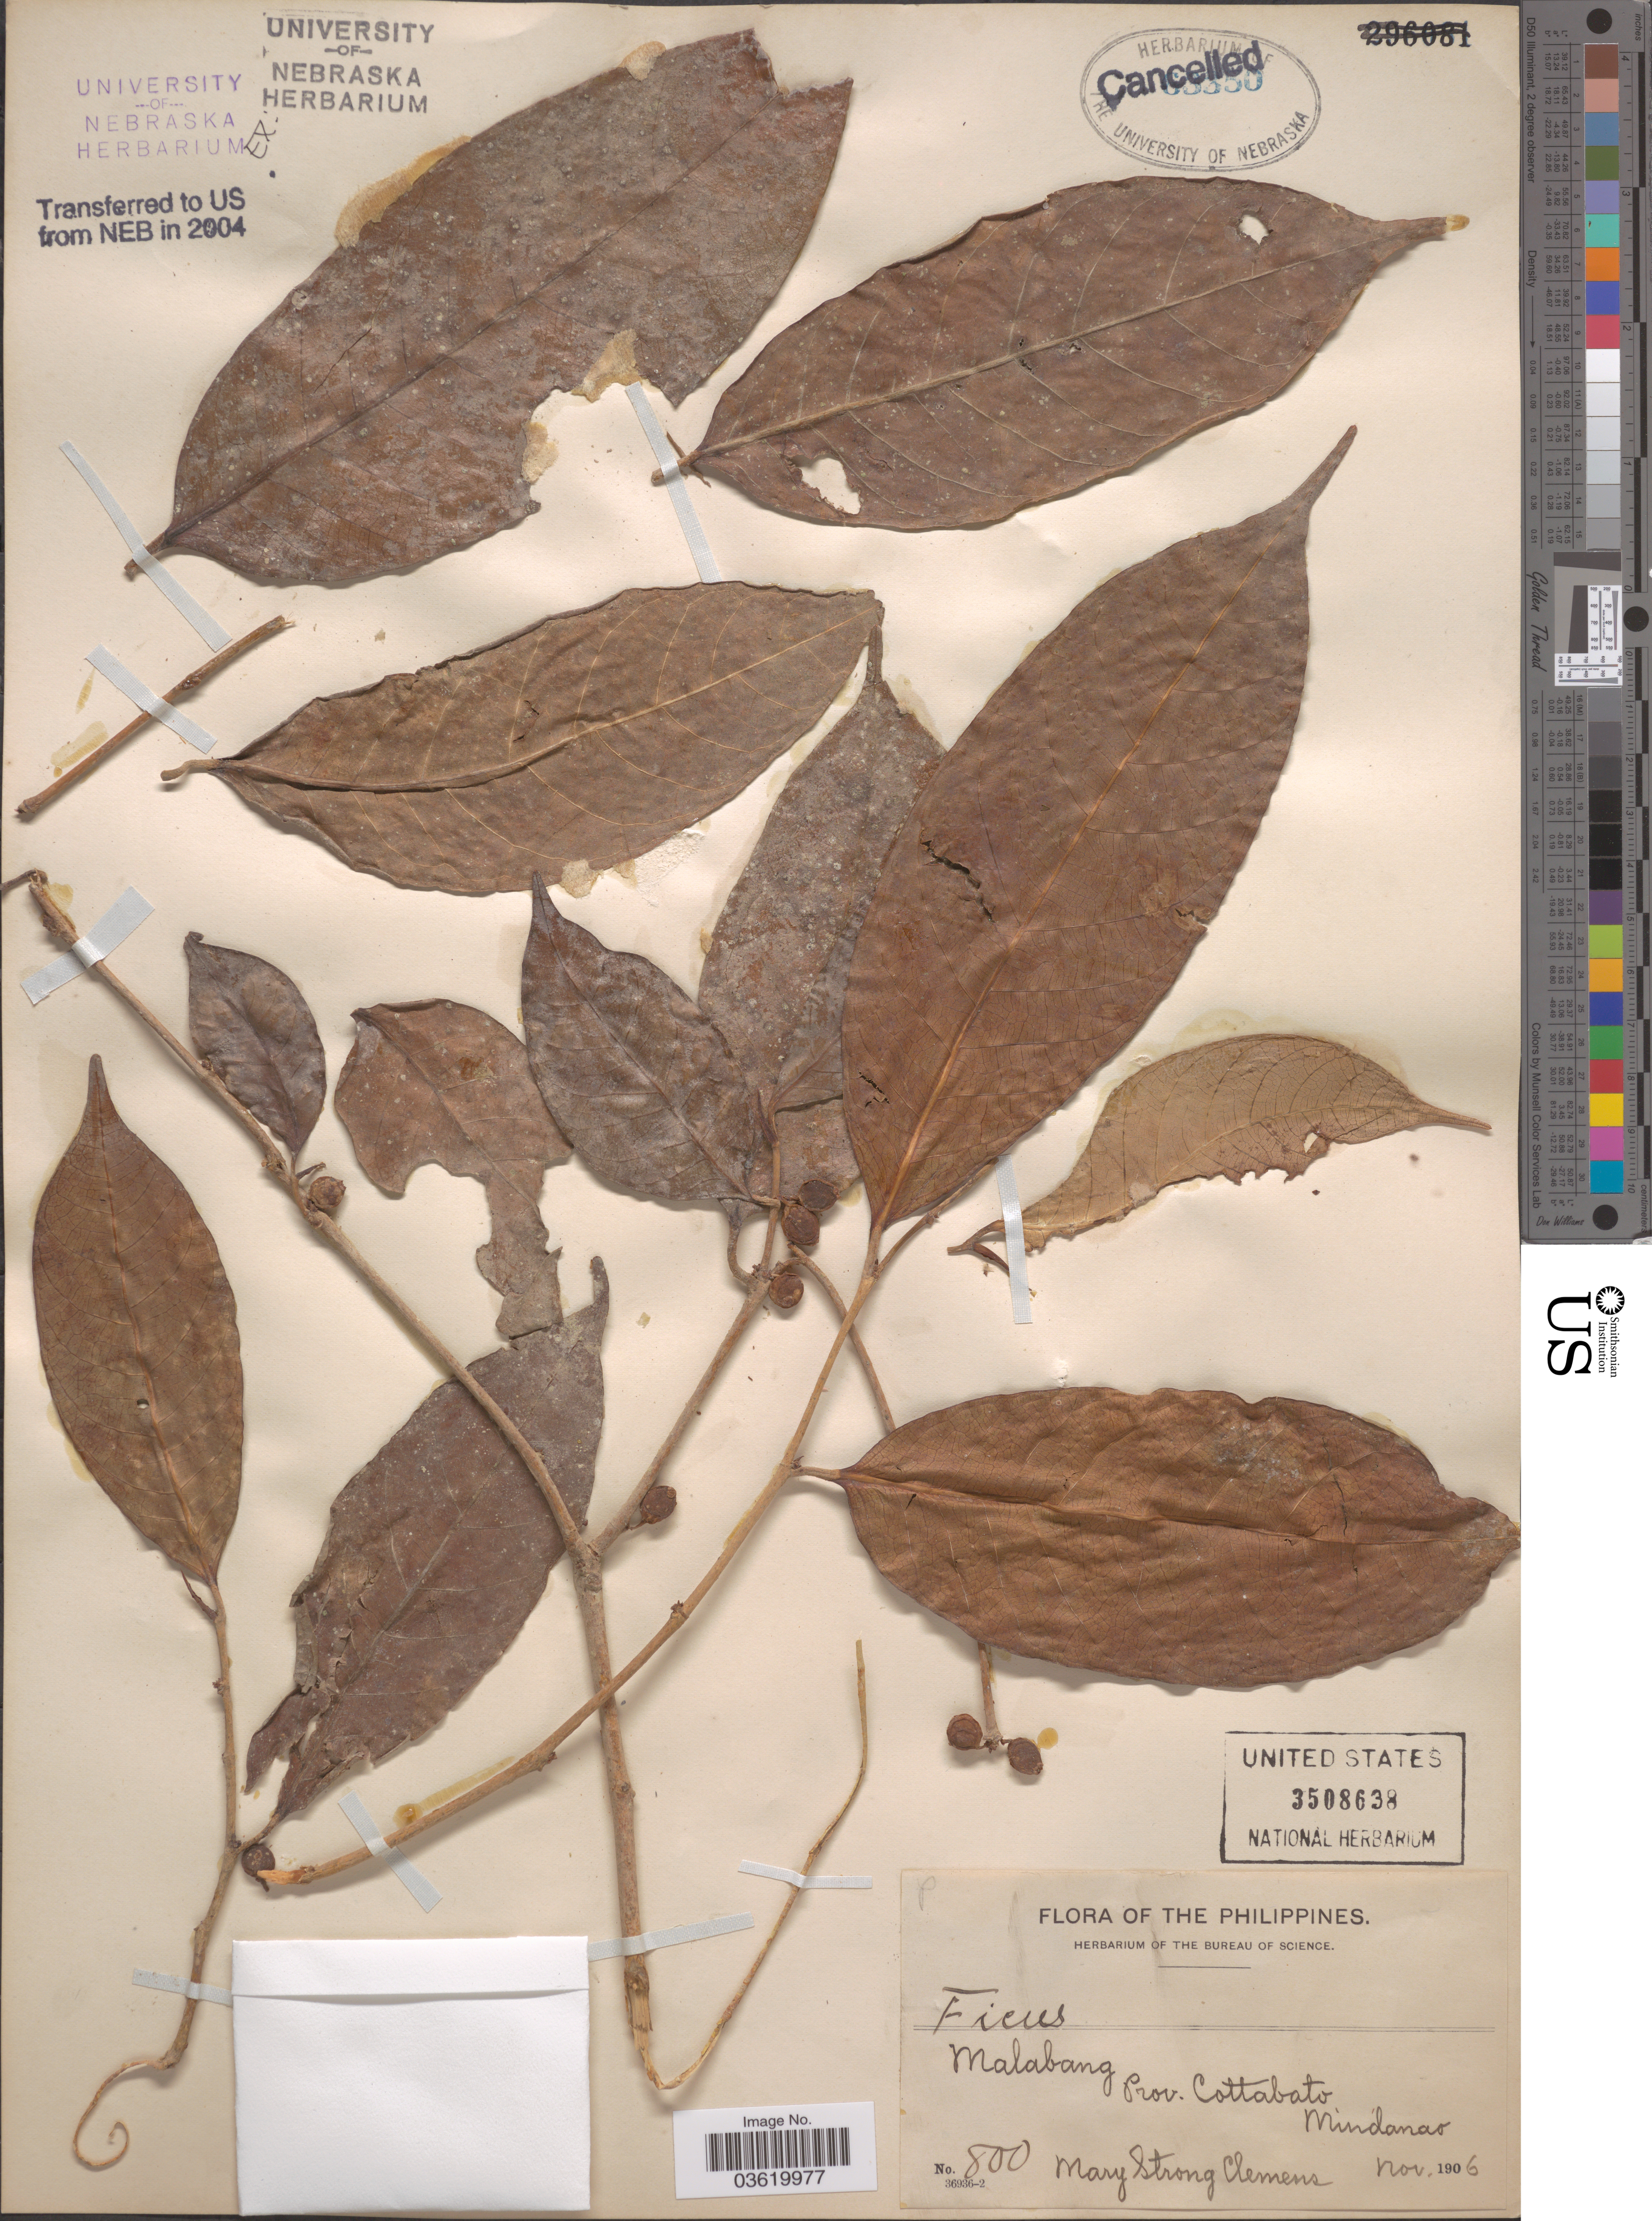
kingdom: Plantae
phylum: Tracheophyta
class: Magnoliopsida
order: Rosales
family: Moraceae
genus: Ficus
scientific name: Ficus sp.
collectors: M. S. Clemens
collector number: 800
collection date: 1906-11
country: Philippines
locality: Malabang, Prov. Cottabato, Mindanao.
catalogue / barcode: US 3508638